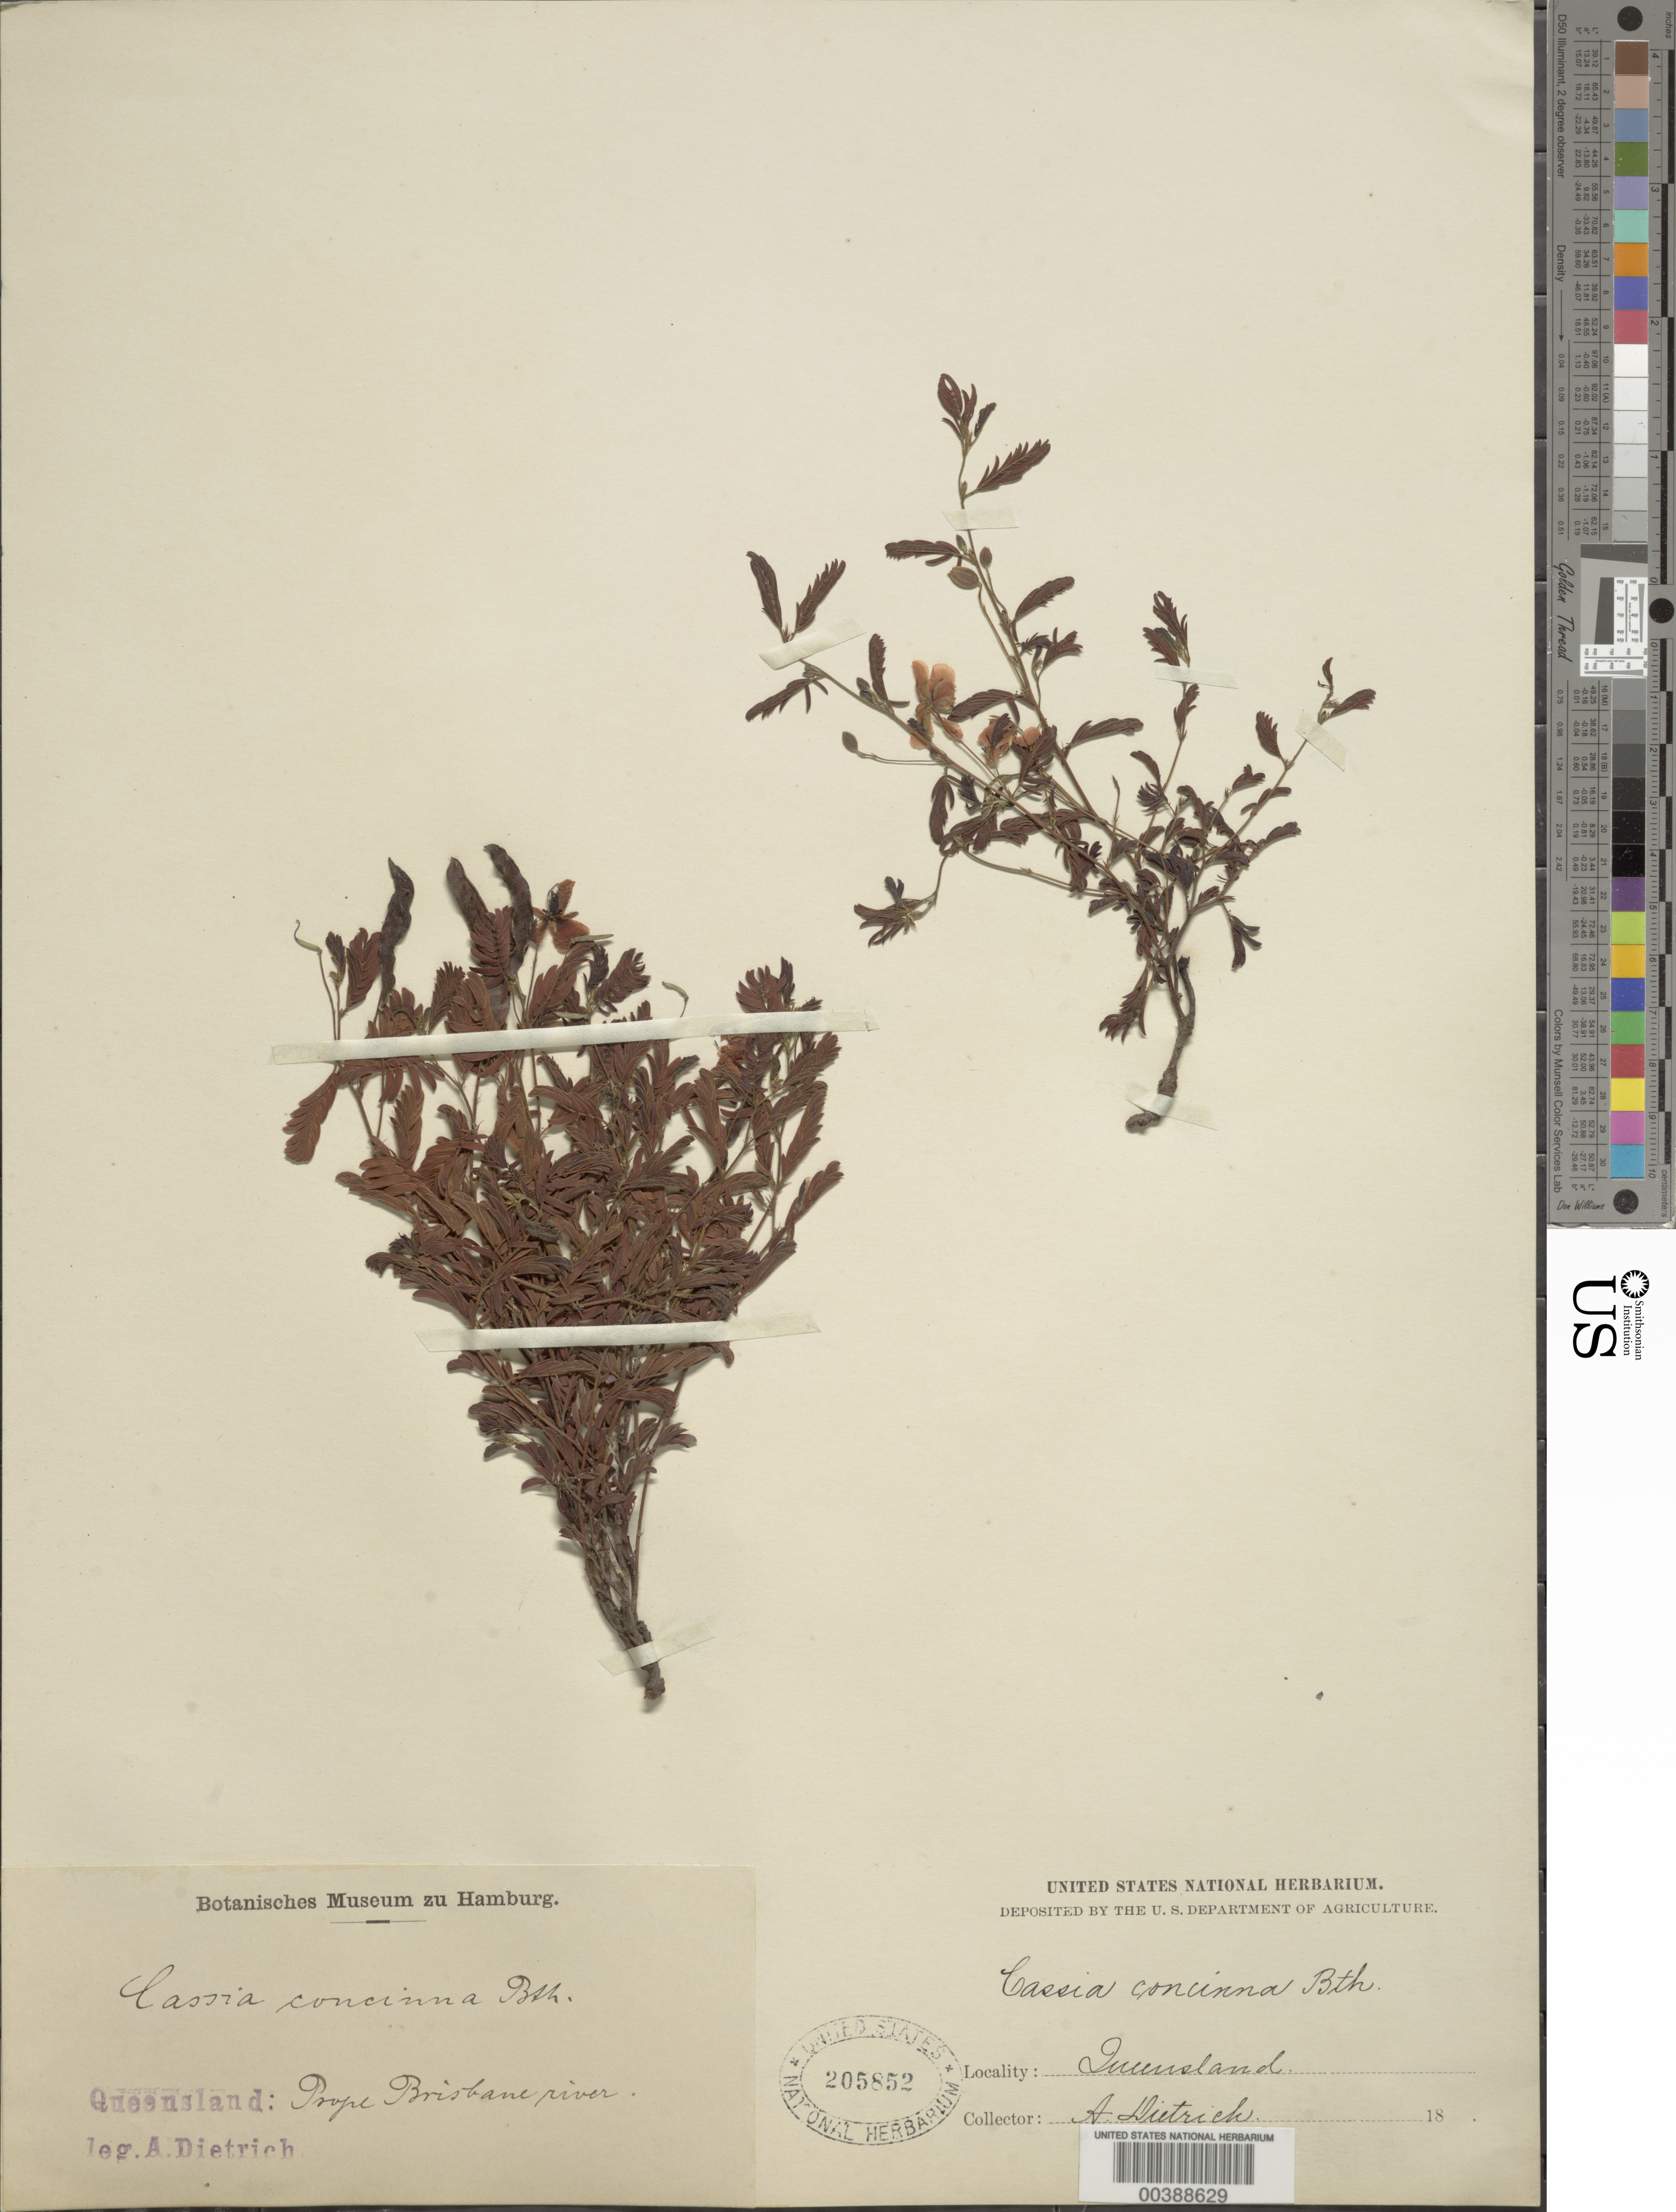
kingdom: Plantae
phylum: Tracheophyta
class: Magnoliopsida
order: Fabales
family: Fabaceae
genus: Chamaecrista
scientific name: Chamaecrista concinna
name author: (Benth.) Pedley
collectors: A. Dietrich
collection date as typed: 18--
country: Australia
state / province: Queensland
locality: Near brisbane river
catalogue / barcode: US 205852